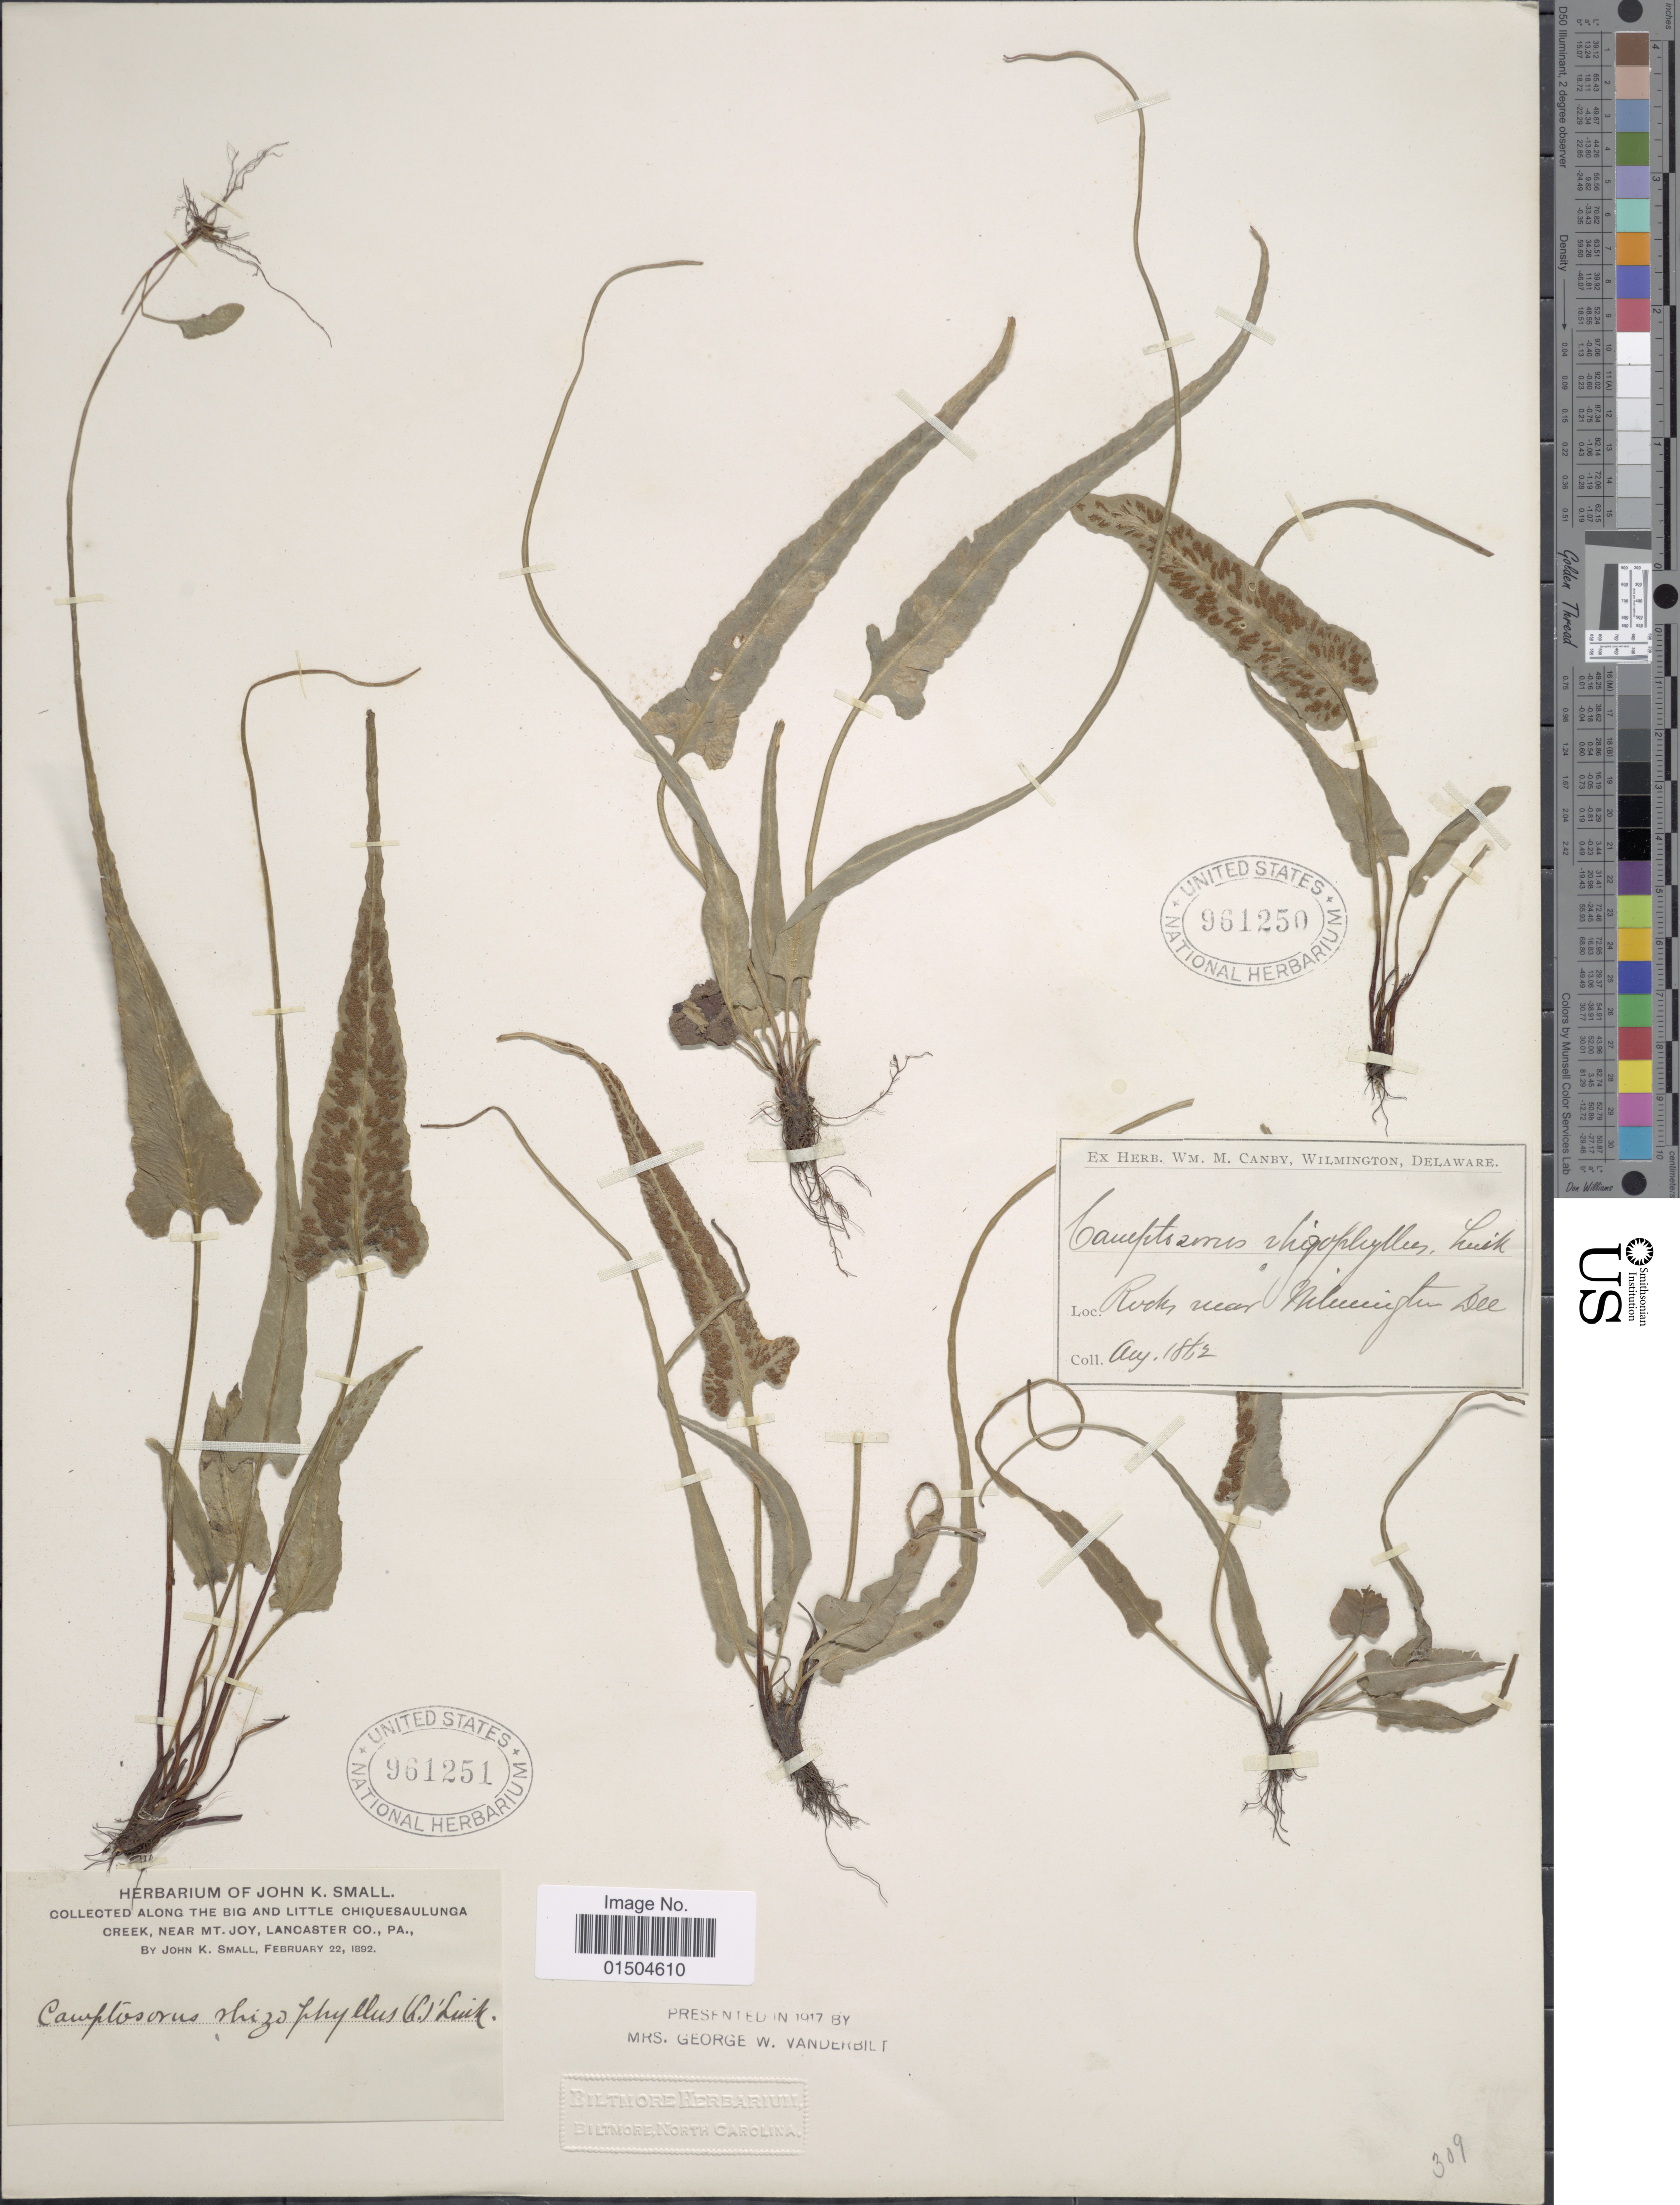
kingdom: Plantae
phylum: Tracheophyta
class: Polypodiopsida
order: Polypodiales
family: Aspleniaceae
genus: Asplenium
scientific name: Asplenium rhizophyllum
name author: L.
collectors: J. K. Small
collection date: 1892-02-22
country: United States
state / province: Pennsylvania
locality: Along the Big and Little Chiquesaulunga Creek, near Mt. Joy, Lancaster Co.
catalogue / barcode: US 961251-2